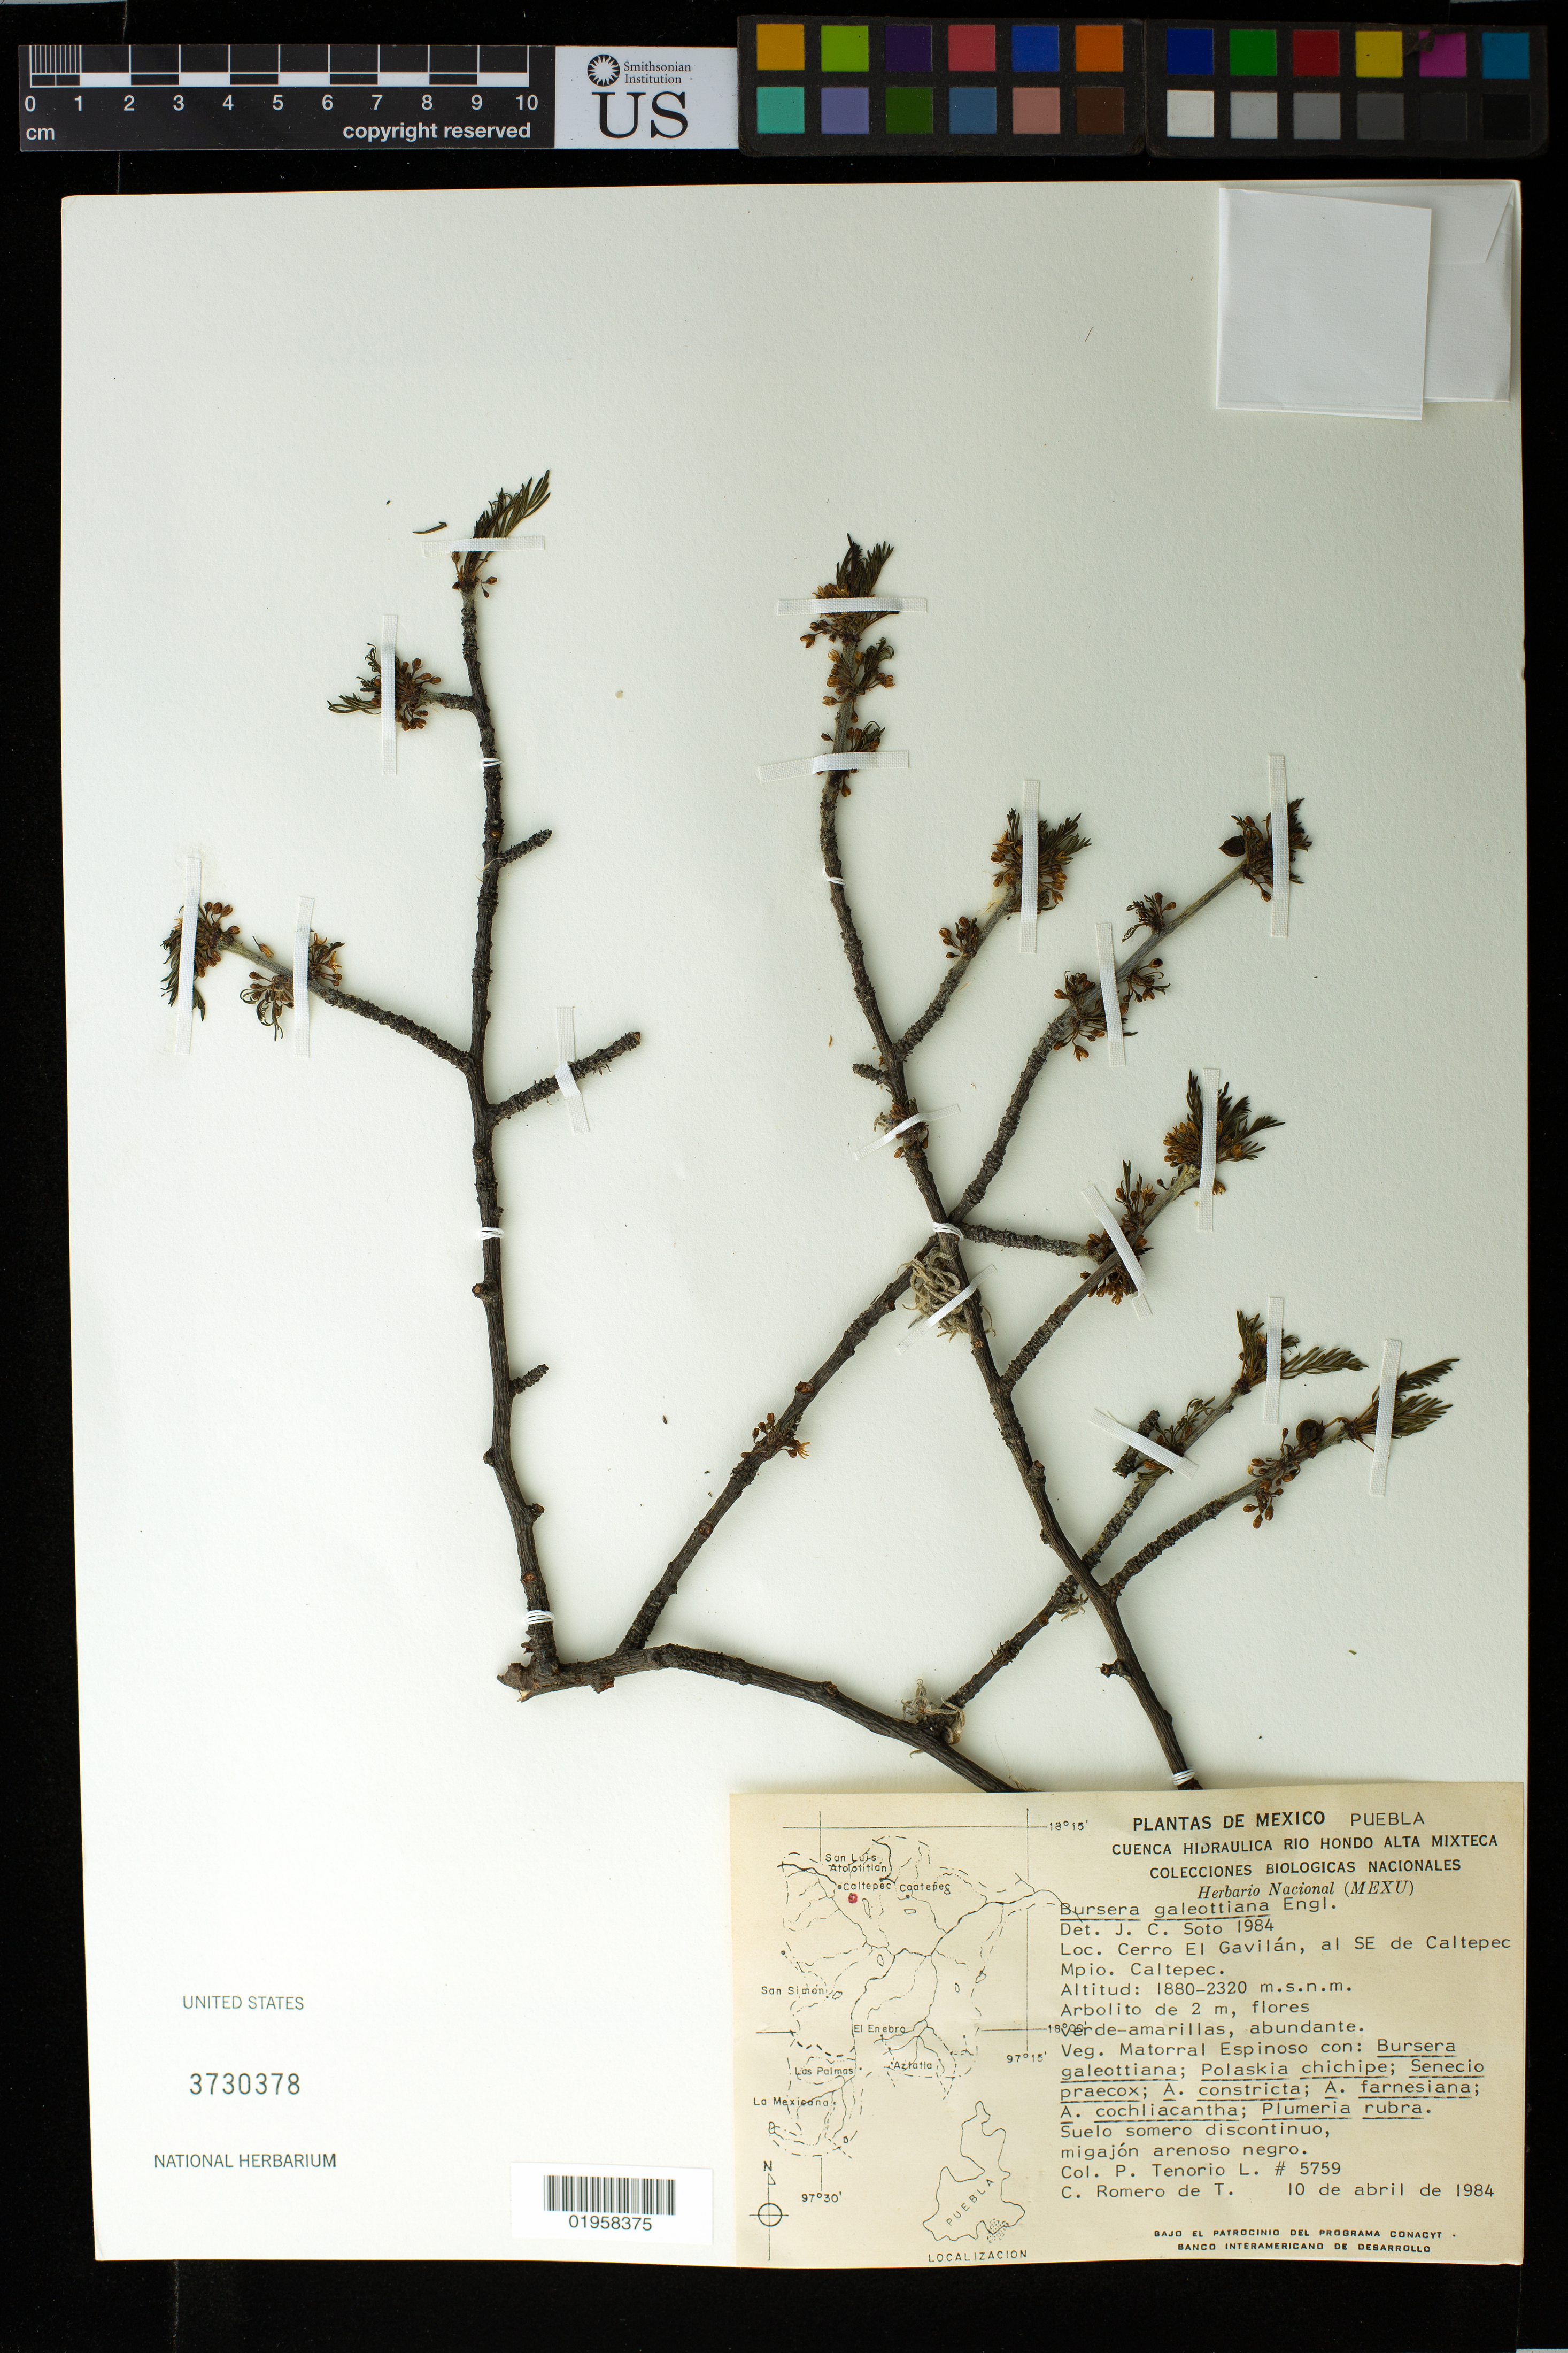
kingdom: Plantae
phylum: Tracheophyta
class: Magnoliopsida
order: Sapindales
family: Burseraceae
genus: Bursera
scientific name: Bursera galeottiana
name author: Engl.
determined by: Soto, J. C.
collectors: P. Tenorio L. & C. Romero de T.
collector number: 5759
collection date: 1984-04-10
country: Mexico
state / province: Puebla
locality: Cerro El Gavilán, al SE de Caltepec. Mpio. Caltepec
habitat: Suelo somero discontinuo, migajón arenoso negro. Matorral espinoso con Bursera galeottiana; Polanskia chichipe; Senecio praecox; Acacia consricts; A. farnesiana, A. cochliacantha; Plumeria rubra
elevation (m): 1880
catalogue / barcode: US 3730378